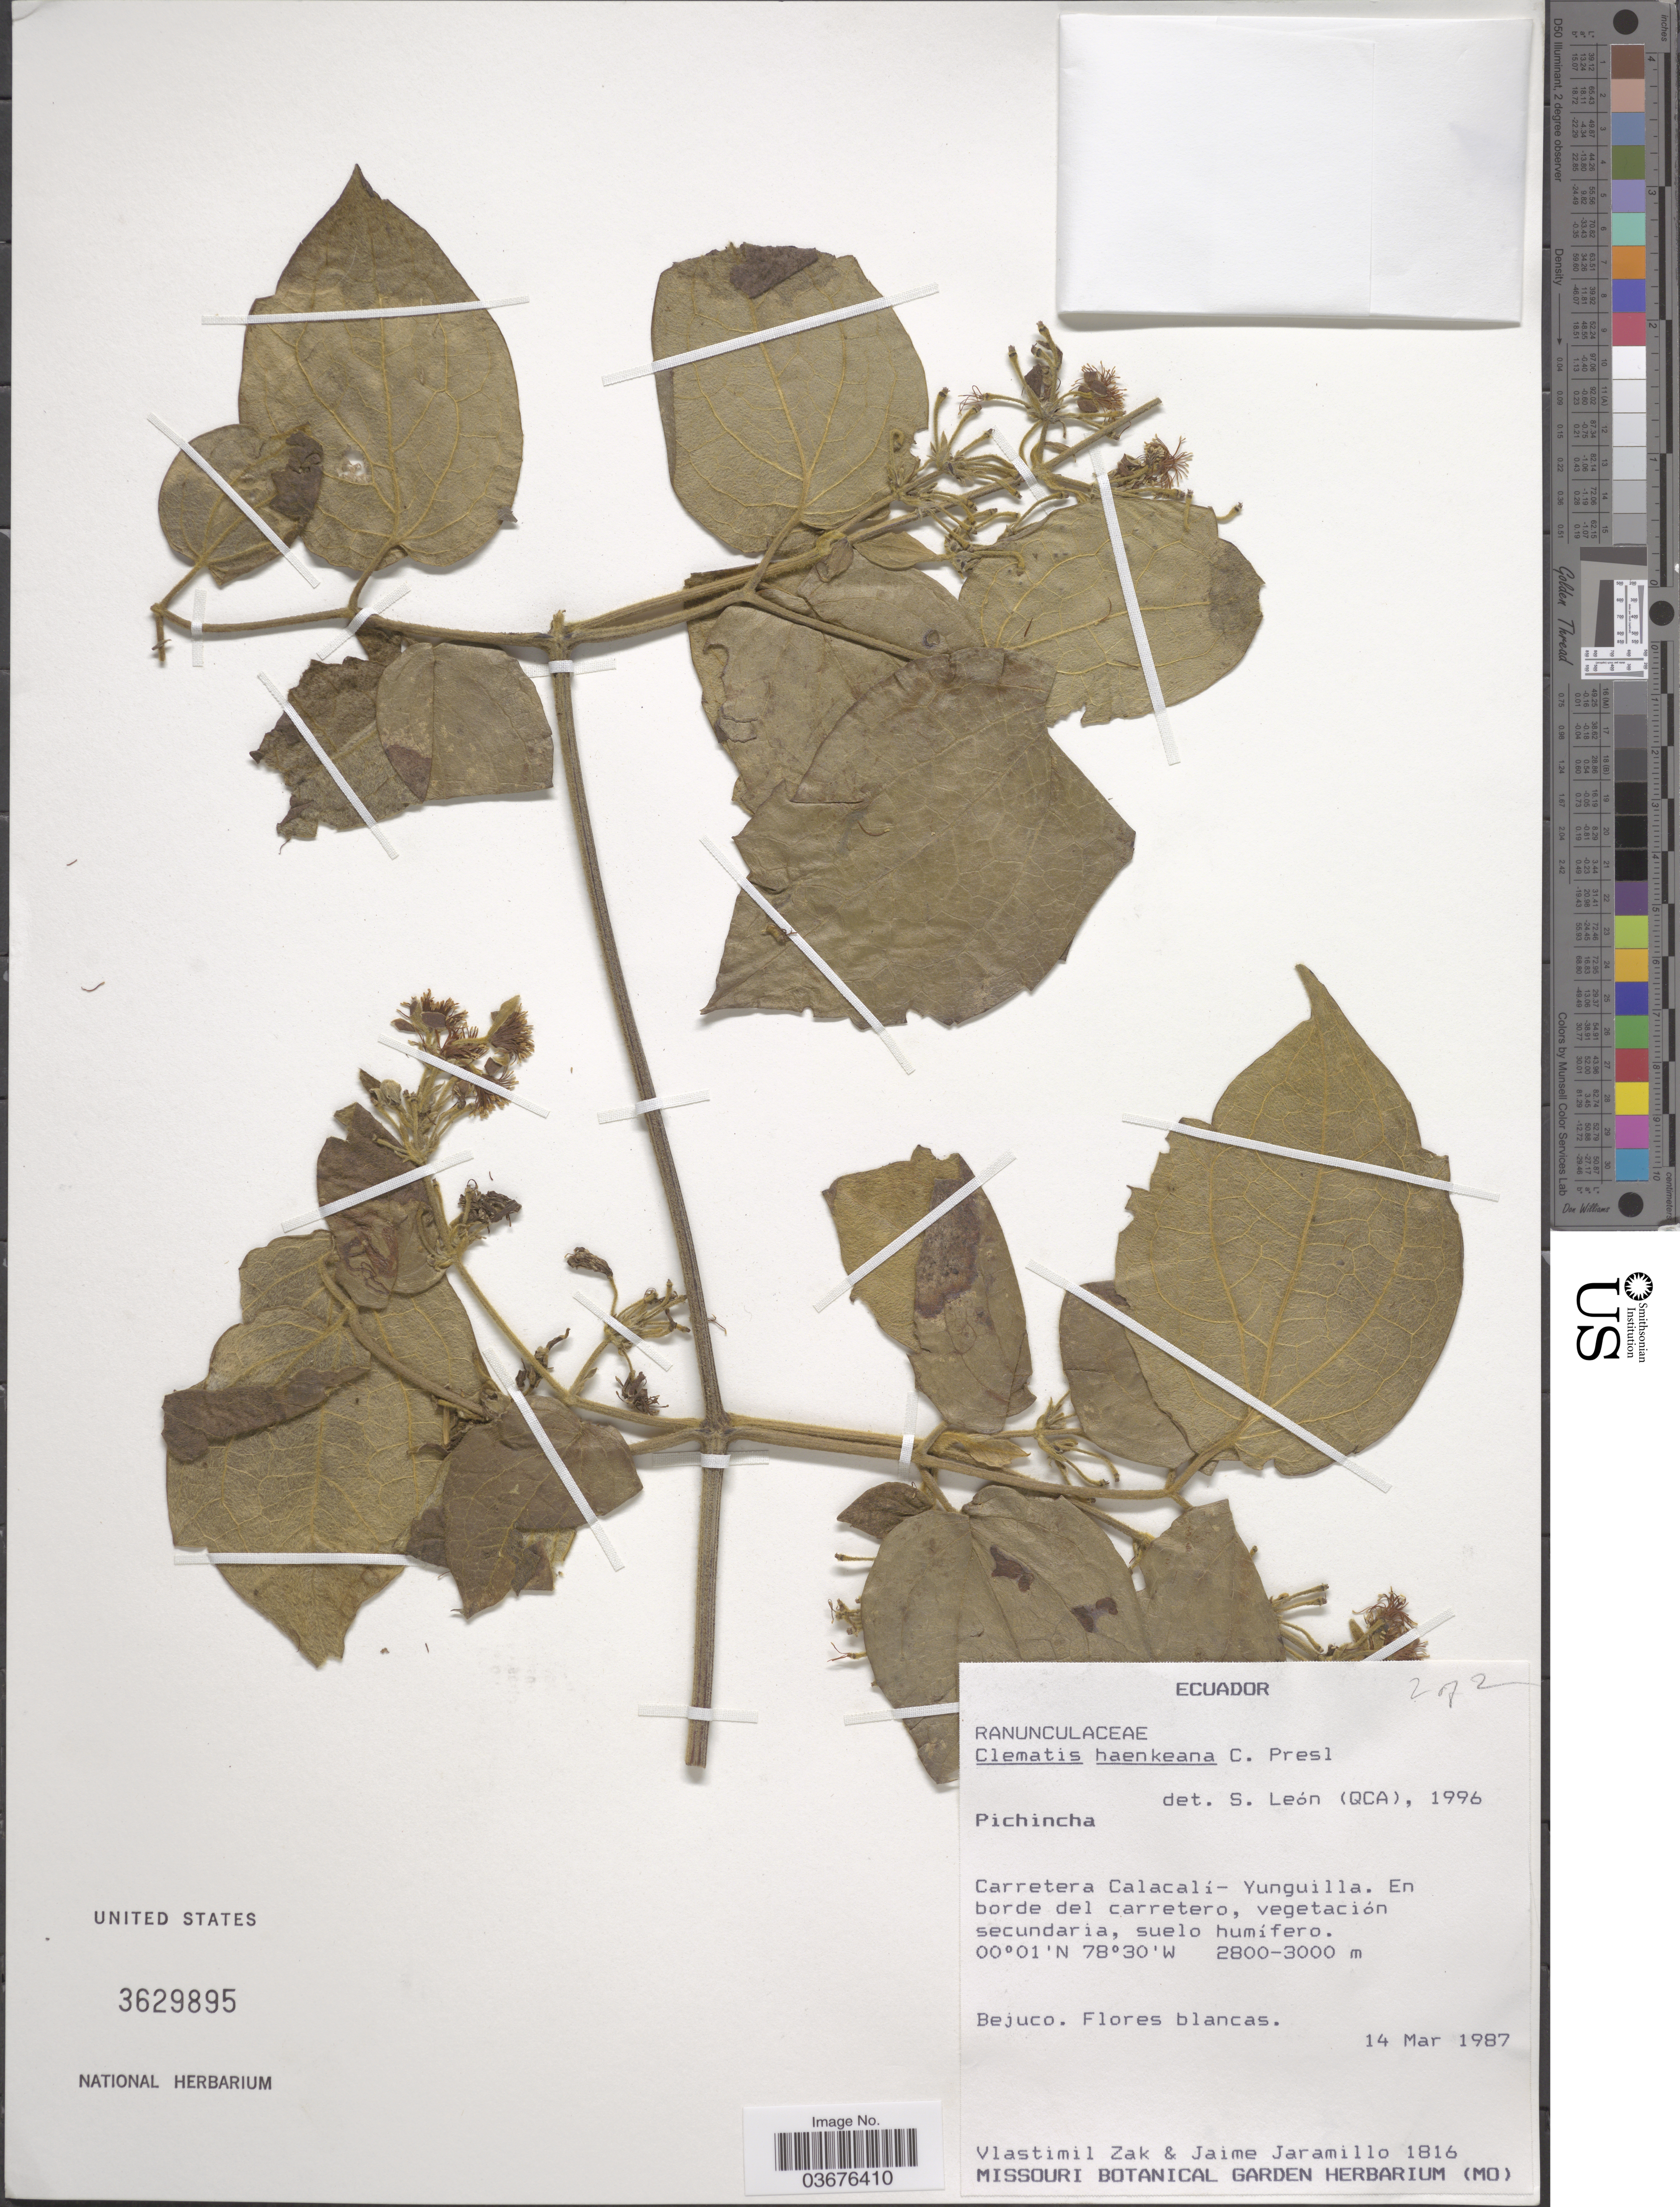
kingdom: Plantae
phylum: Tracheophyta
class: Magnoliopsida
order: Ranunculales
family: Ranunculaceae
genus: Clematis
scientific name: Clematis haenkeana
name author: C. Presl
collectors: V. Zak & J. Jaramillo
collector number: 1816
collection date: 1987-03-14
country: Ecuador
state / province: Pichincha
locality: Carretera Calacalí - Yunguilla. En borde del carretero.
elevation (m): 2800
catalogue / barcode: US 3629895